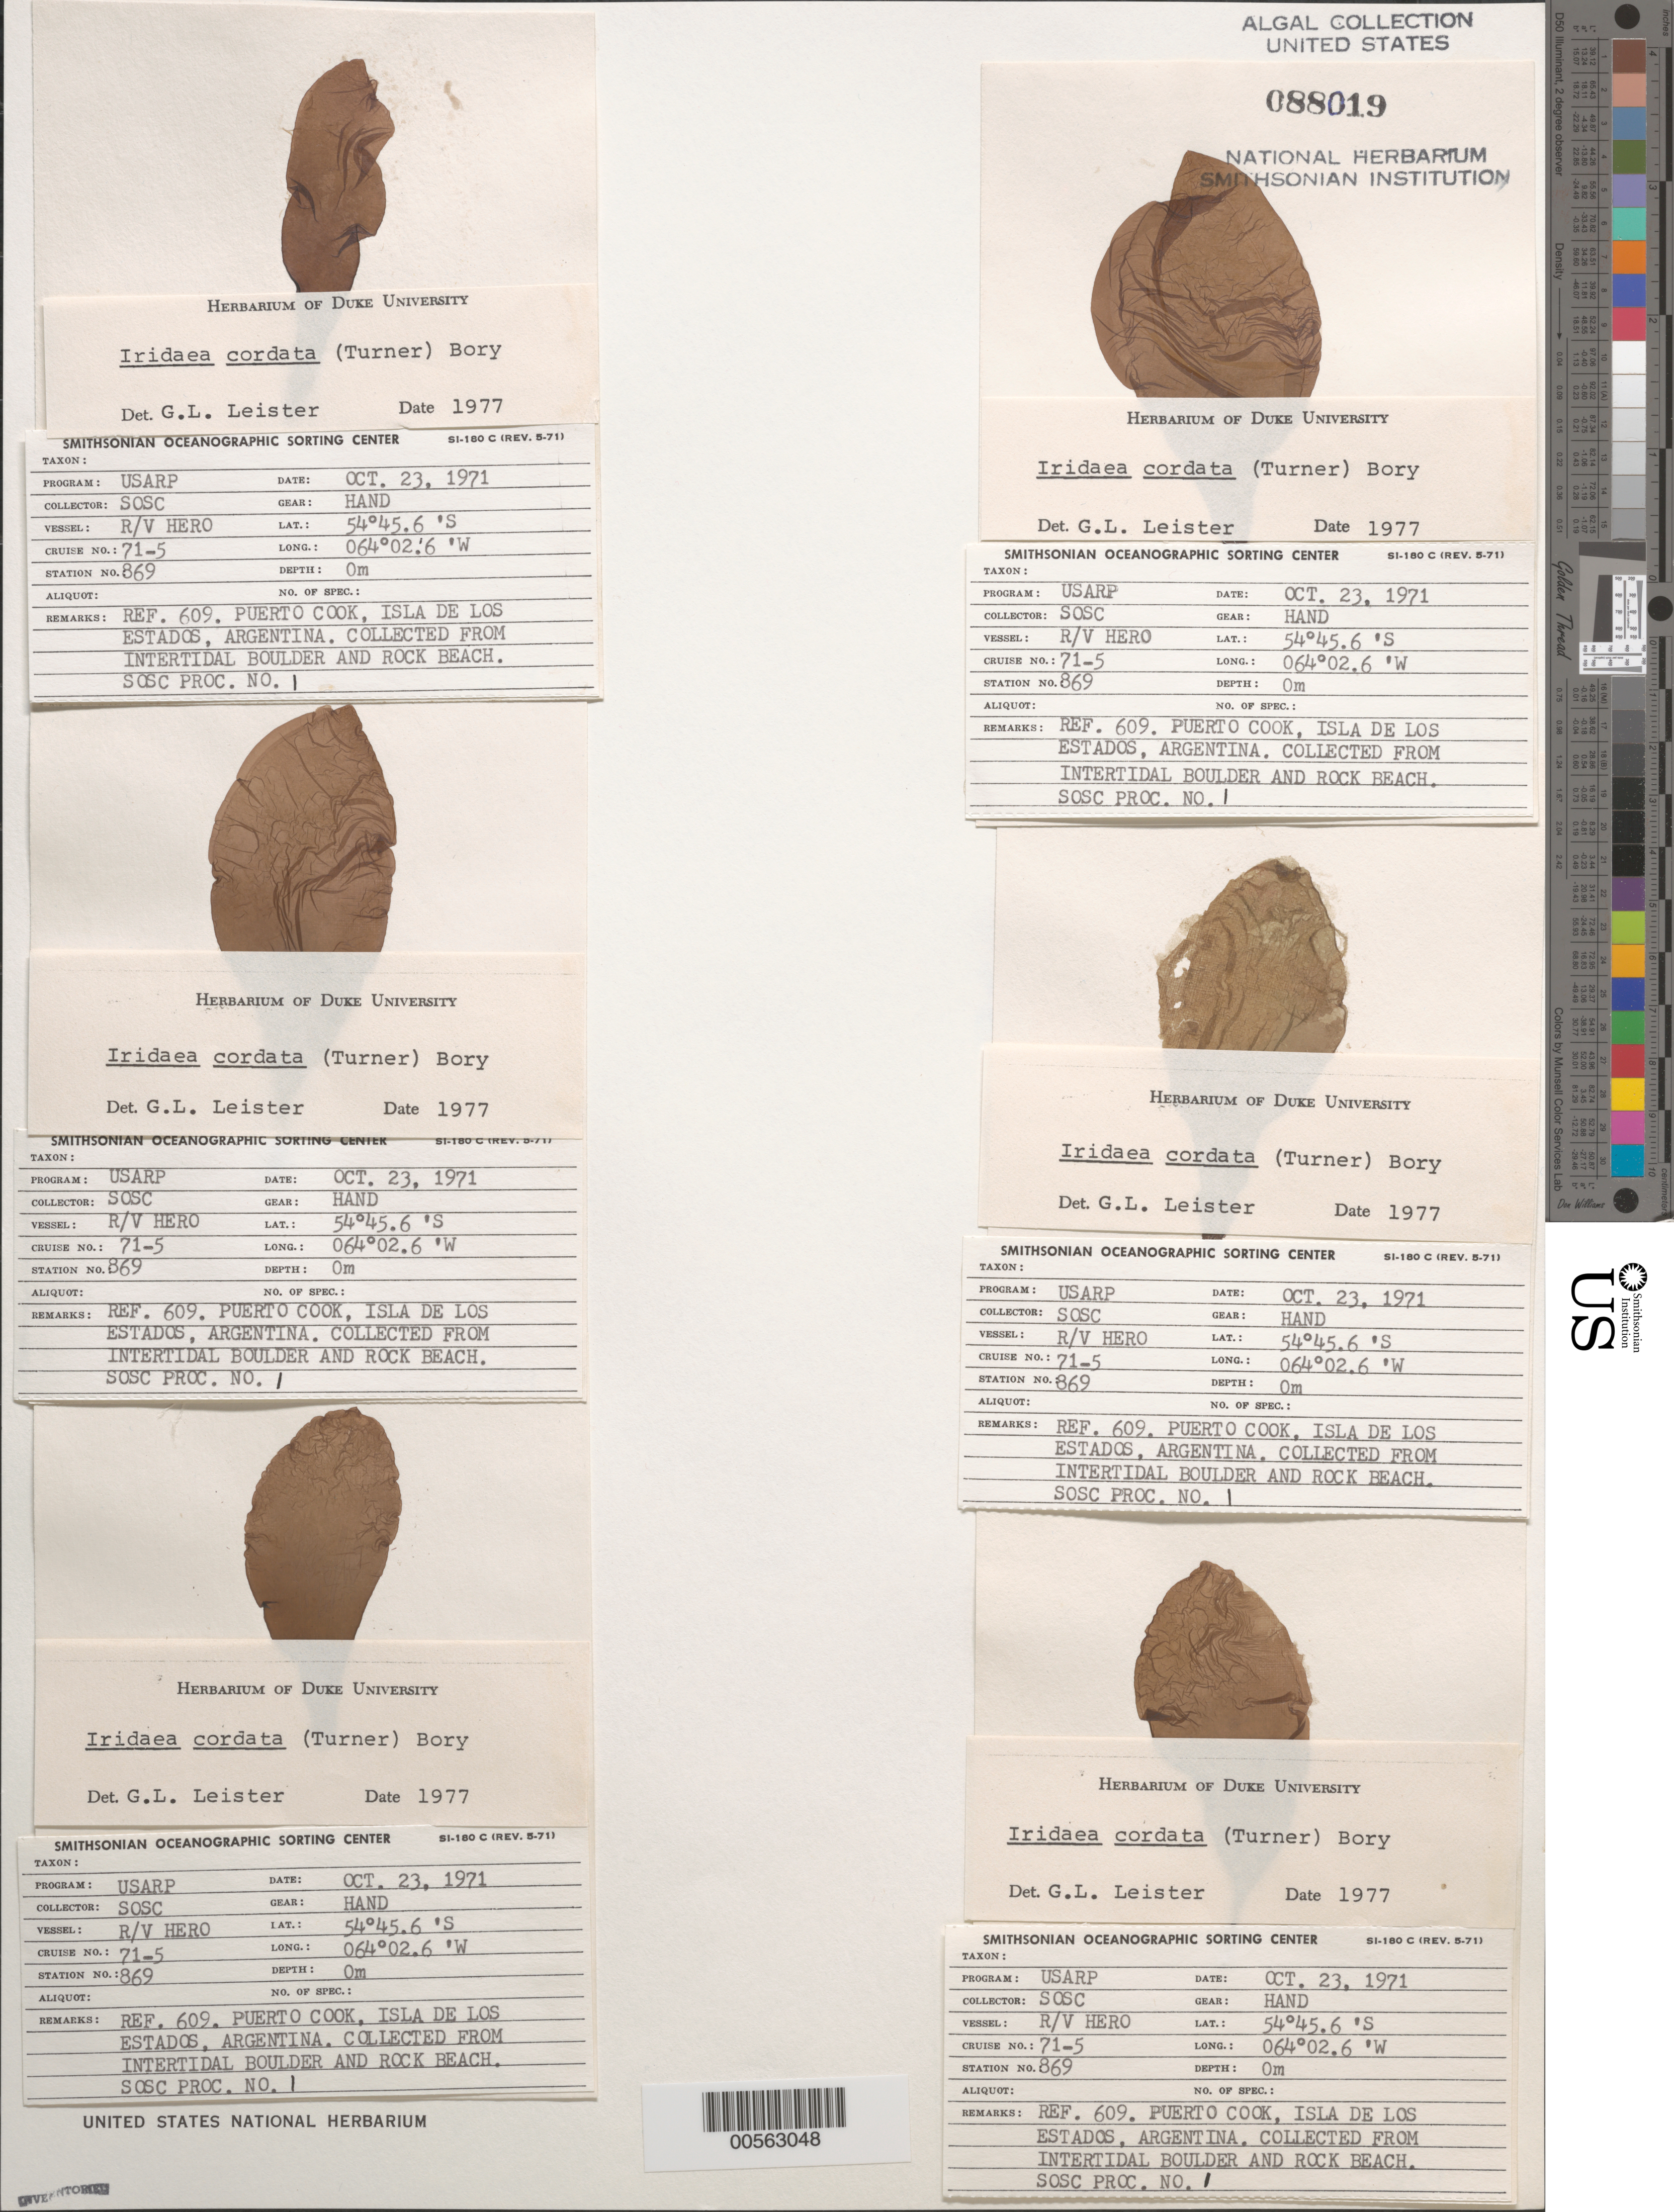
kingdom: Plantae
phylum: Rhodophyta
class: Florideophyceae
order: Gigartinales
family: Gigartinaceae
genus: Iridaea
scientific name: Iridaea cordata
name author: (Turner) Bory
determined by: Leister, G. L.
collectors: SOSC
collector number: Station 869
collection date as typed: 23 Oct 1971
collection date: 1971-10-23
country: Argentina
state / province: Tierra del Fuego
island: Isla de los Estados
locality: Puerto Cook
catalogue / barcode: US 88019